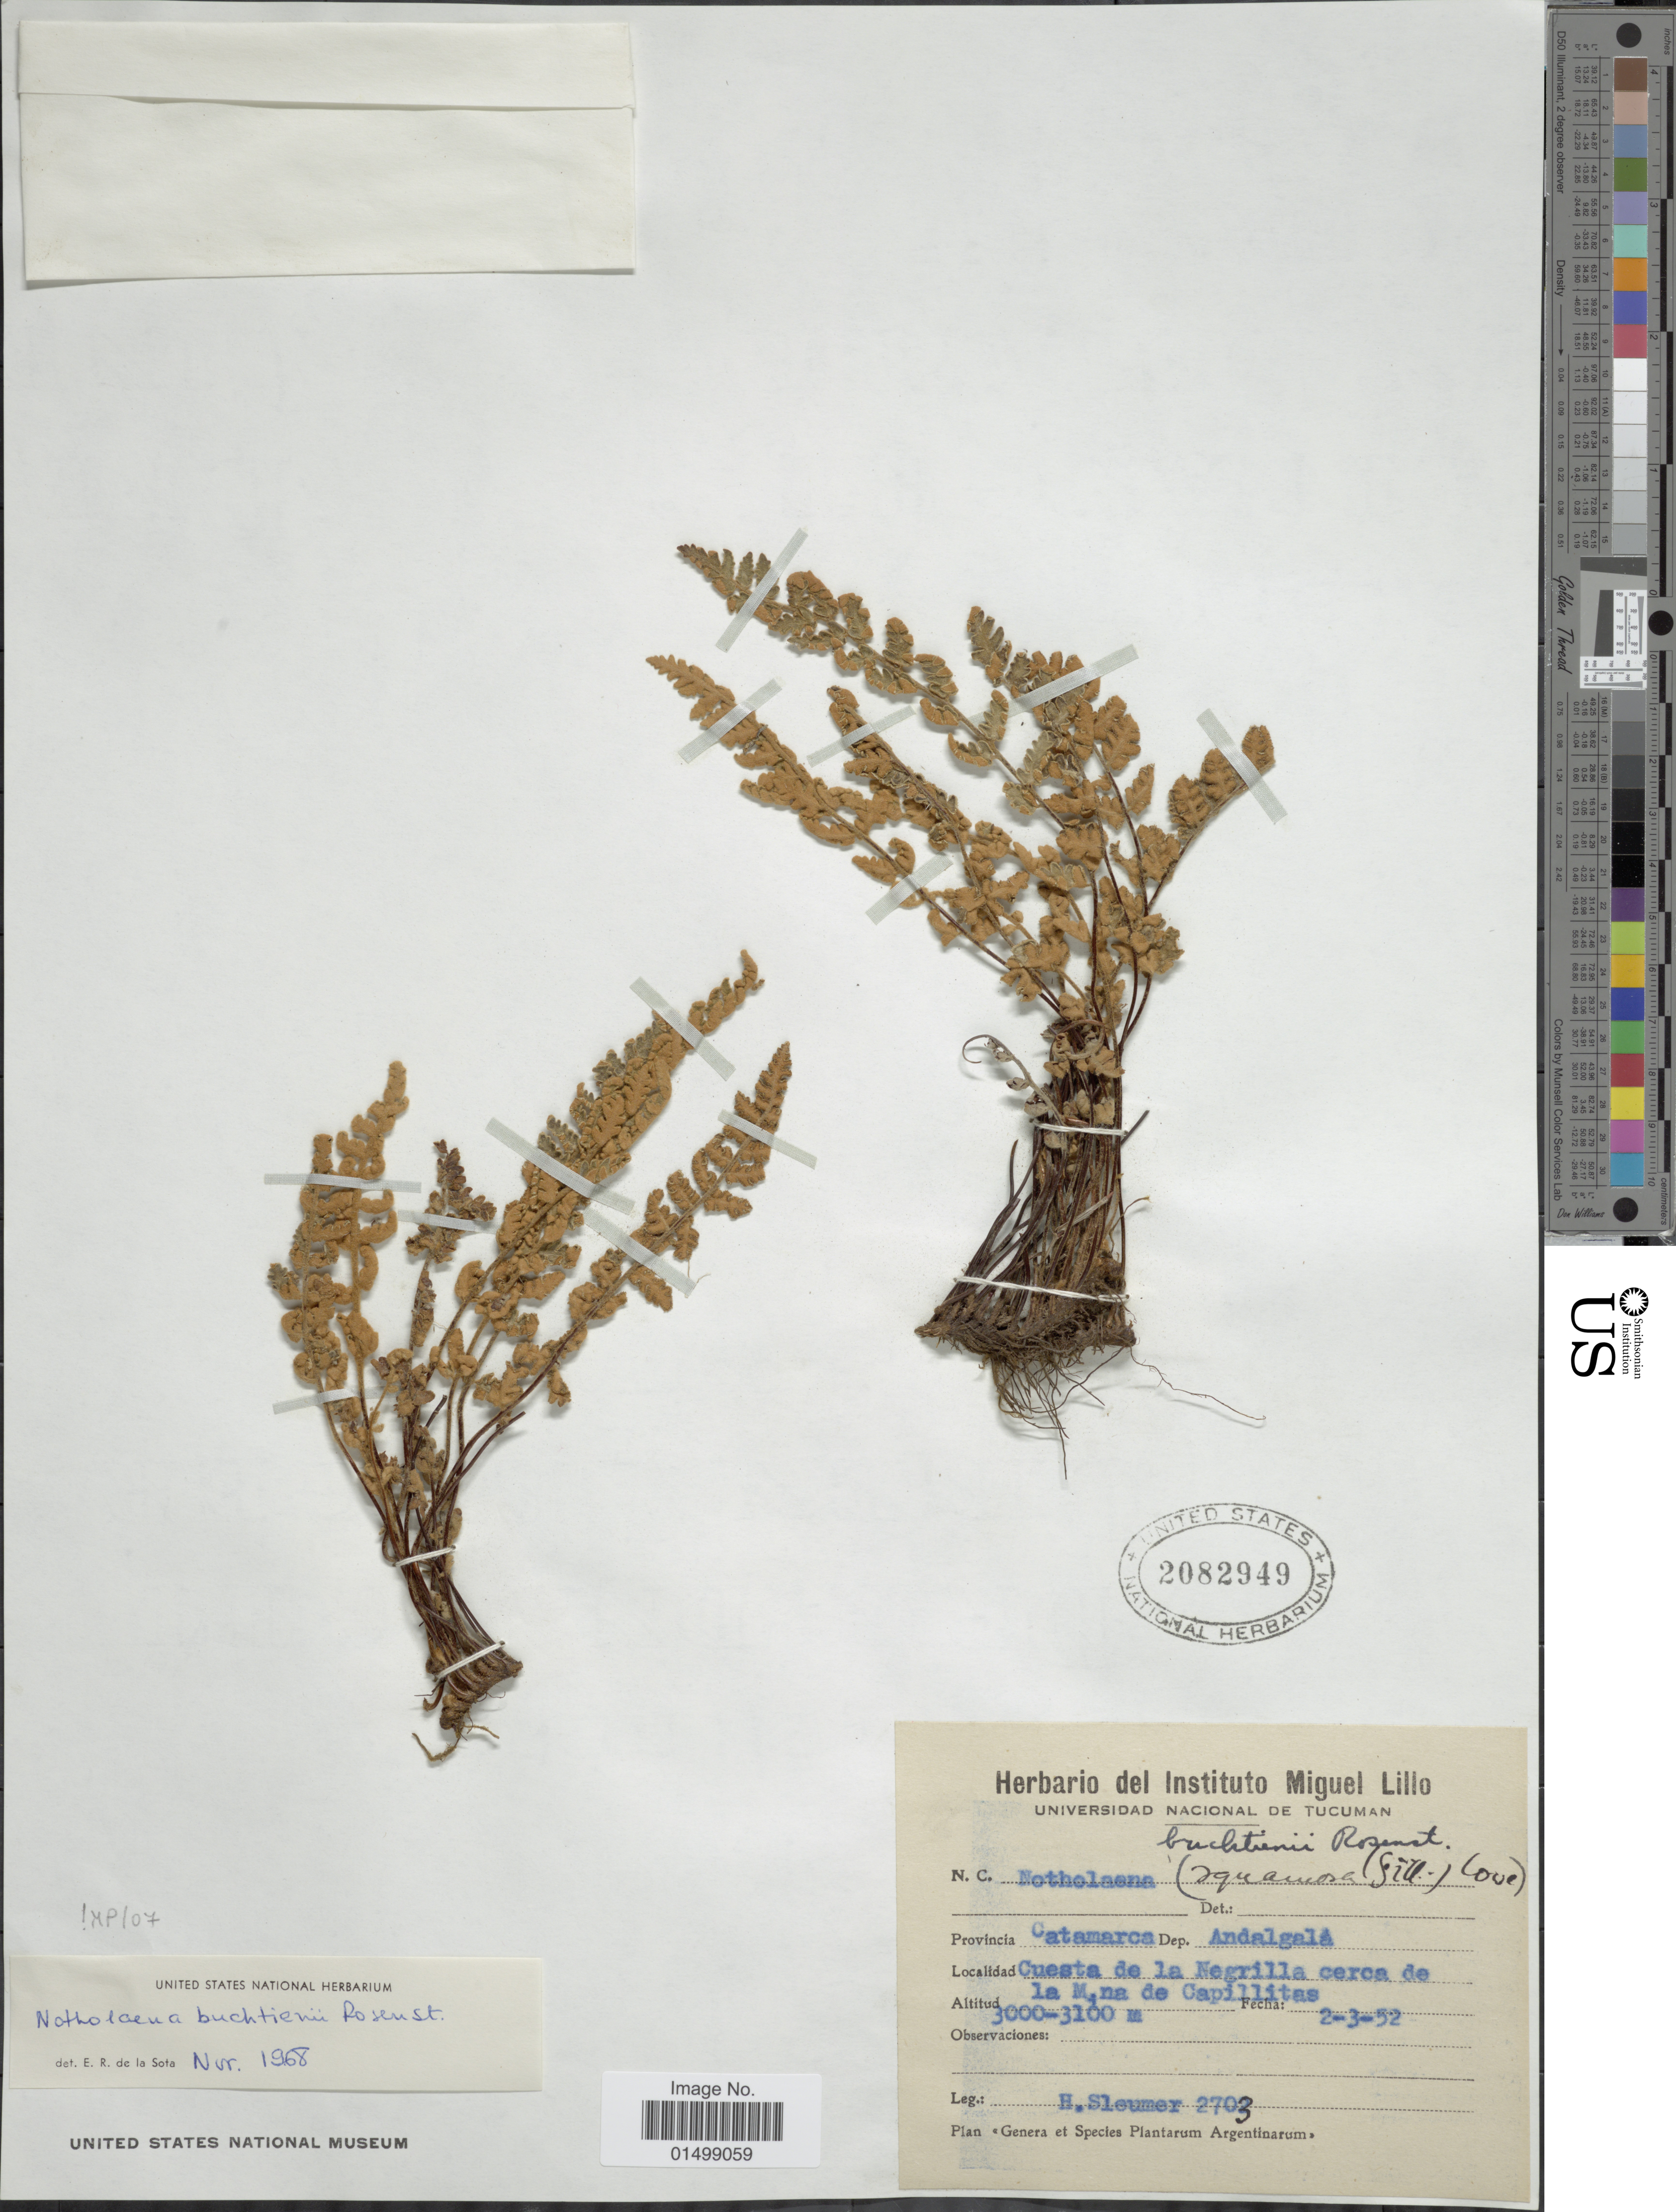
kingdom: Plantae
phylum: Tracheophyta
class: Polypodiopsida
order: Polypodiales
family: Pteridaceae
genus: Cheilanthes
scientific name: Cheilanthes buchtienii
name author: (Rosenst.) R.M. Tryon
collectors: H. O. Sleumer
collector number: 2703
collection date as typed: Transcribed d/m/y: 2/3/52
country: Argentina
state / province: Catamarca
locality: Dep. Andalgala. Cuesta de la Negrilla cerca de la Mina de Capillitas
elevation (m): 3000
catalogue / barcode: US 2082949